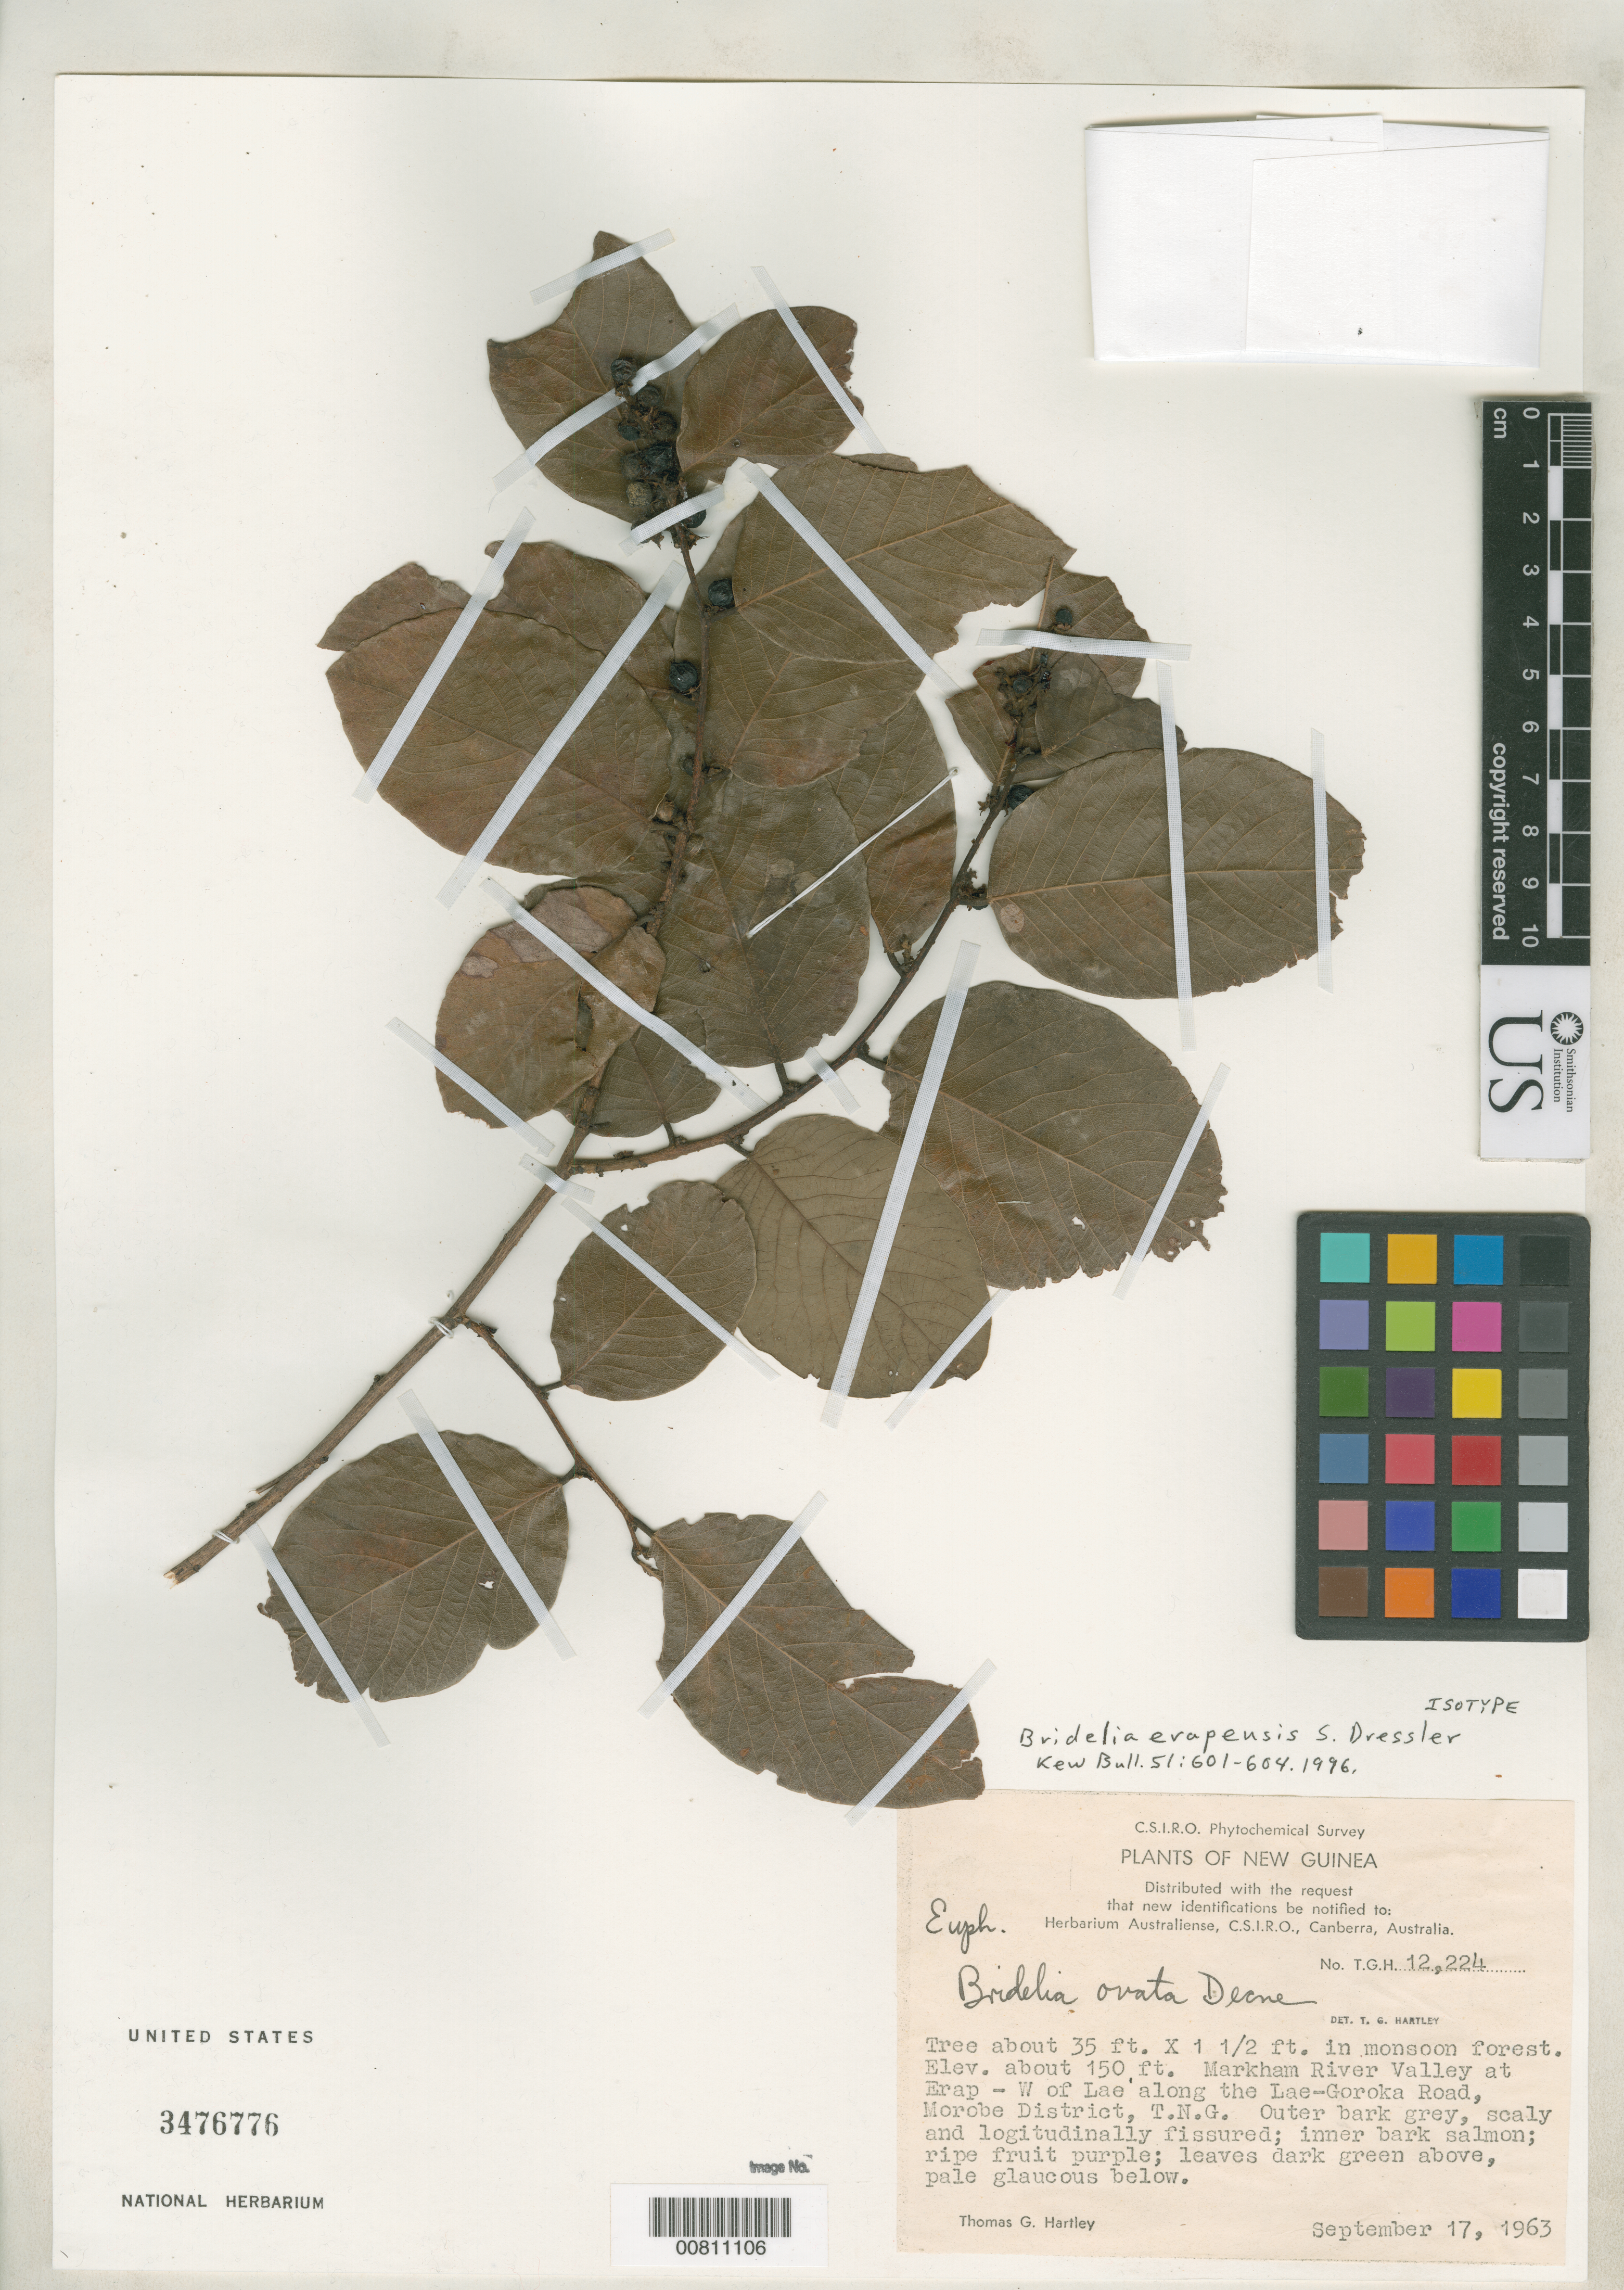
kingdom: Plantae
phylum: Tracheophyta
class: Magnoliopsida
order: Malpighiales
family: Phyllanthaceae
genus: Bridelia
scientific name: Bridelia erapensis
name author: S. Dressler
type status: Isotype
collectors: T. G. Hartley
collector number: T.G.H. 12224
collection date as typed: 17 Sep 1963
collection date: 1963-09-17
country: Papua New Guinea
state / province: Morobe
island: New Guinea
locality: Markham River Valley at Erap - W of Lae along the Lae-Goroka Road, Morobe District, T.N.G.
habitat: In monsoon forest.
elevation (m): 46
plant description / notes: Holotype at L.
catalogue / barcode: US 3476776